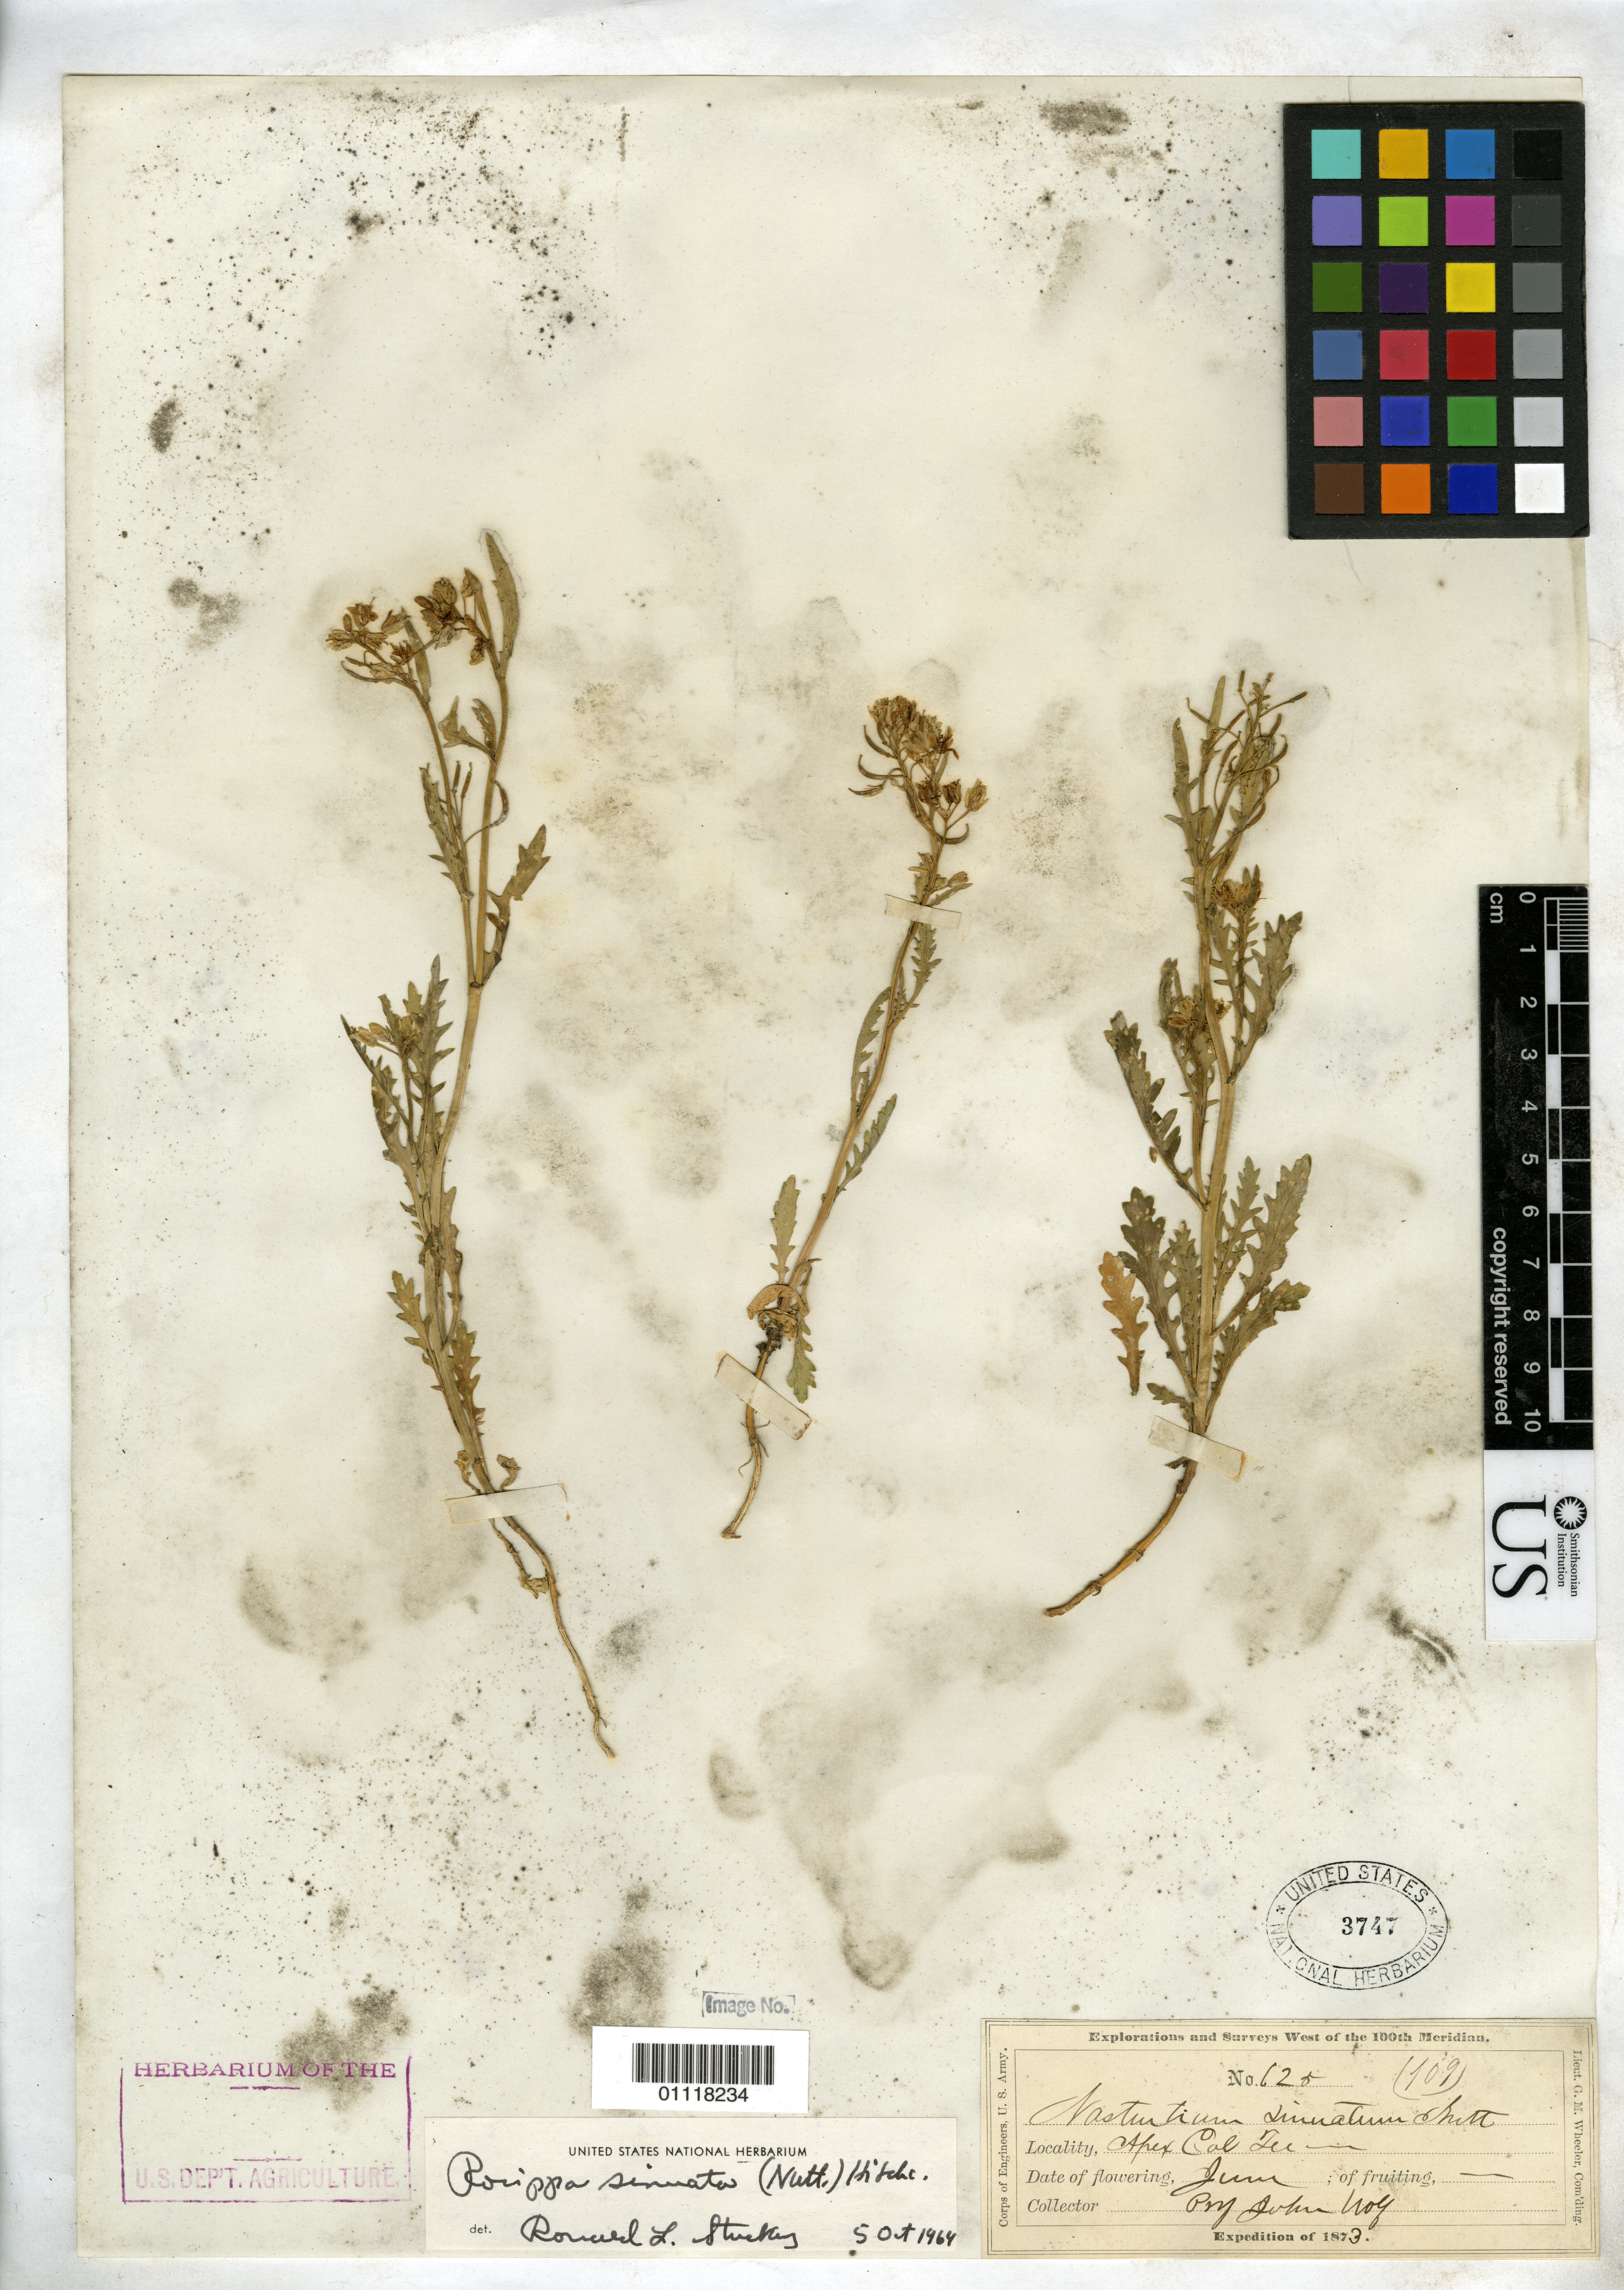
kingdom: Plantae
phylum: Tracheophyta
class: Magnoliopsida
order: Brassicales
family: Brassicaceae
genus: Rorippa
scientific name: Rorippa sinuata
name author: (Nutt.) Hitchc.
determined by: Stuckey, R. L.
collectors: J. Wolf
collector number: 625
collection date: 1873-06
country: United States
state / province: Colorado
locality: Apex, Col Ter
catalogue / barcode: US 3747